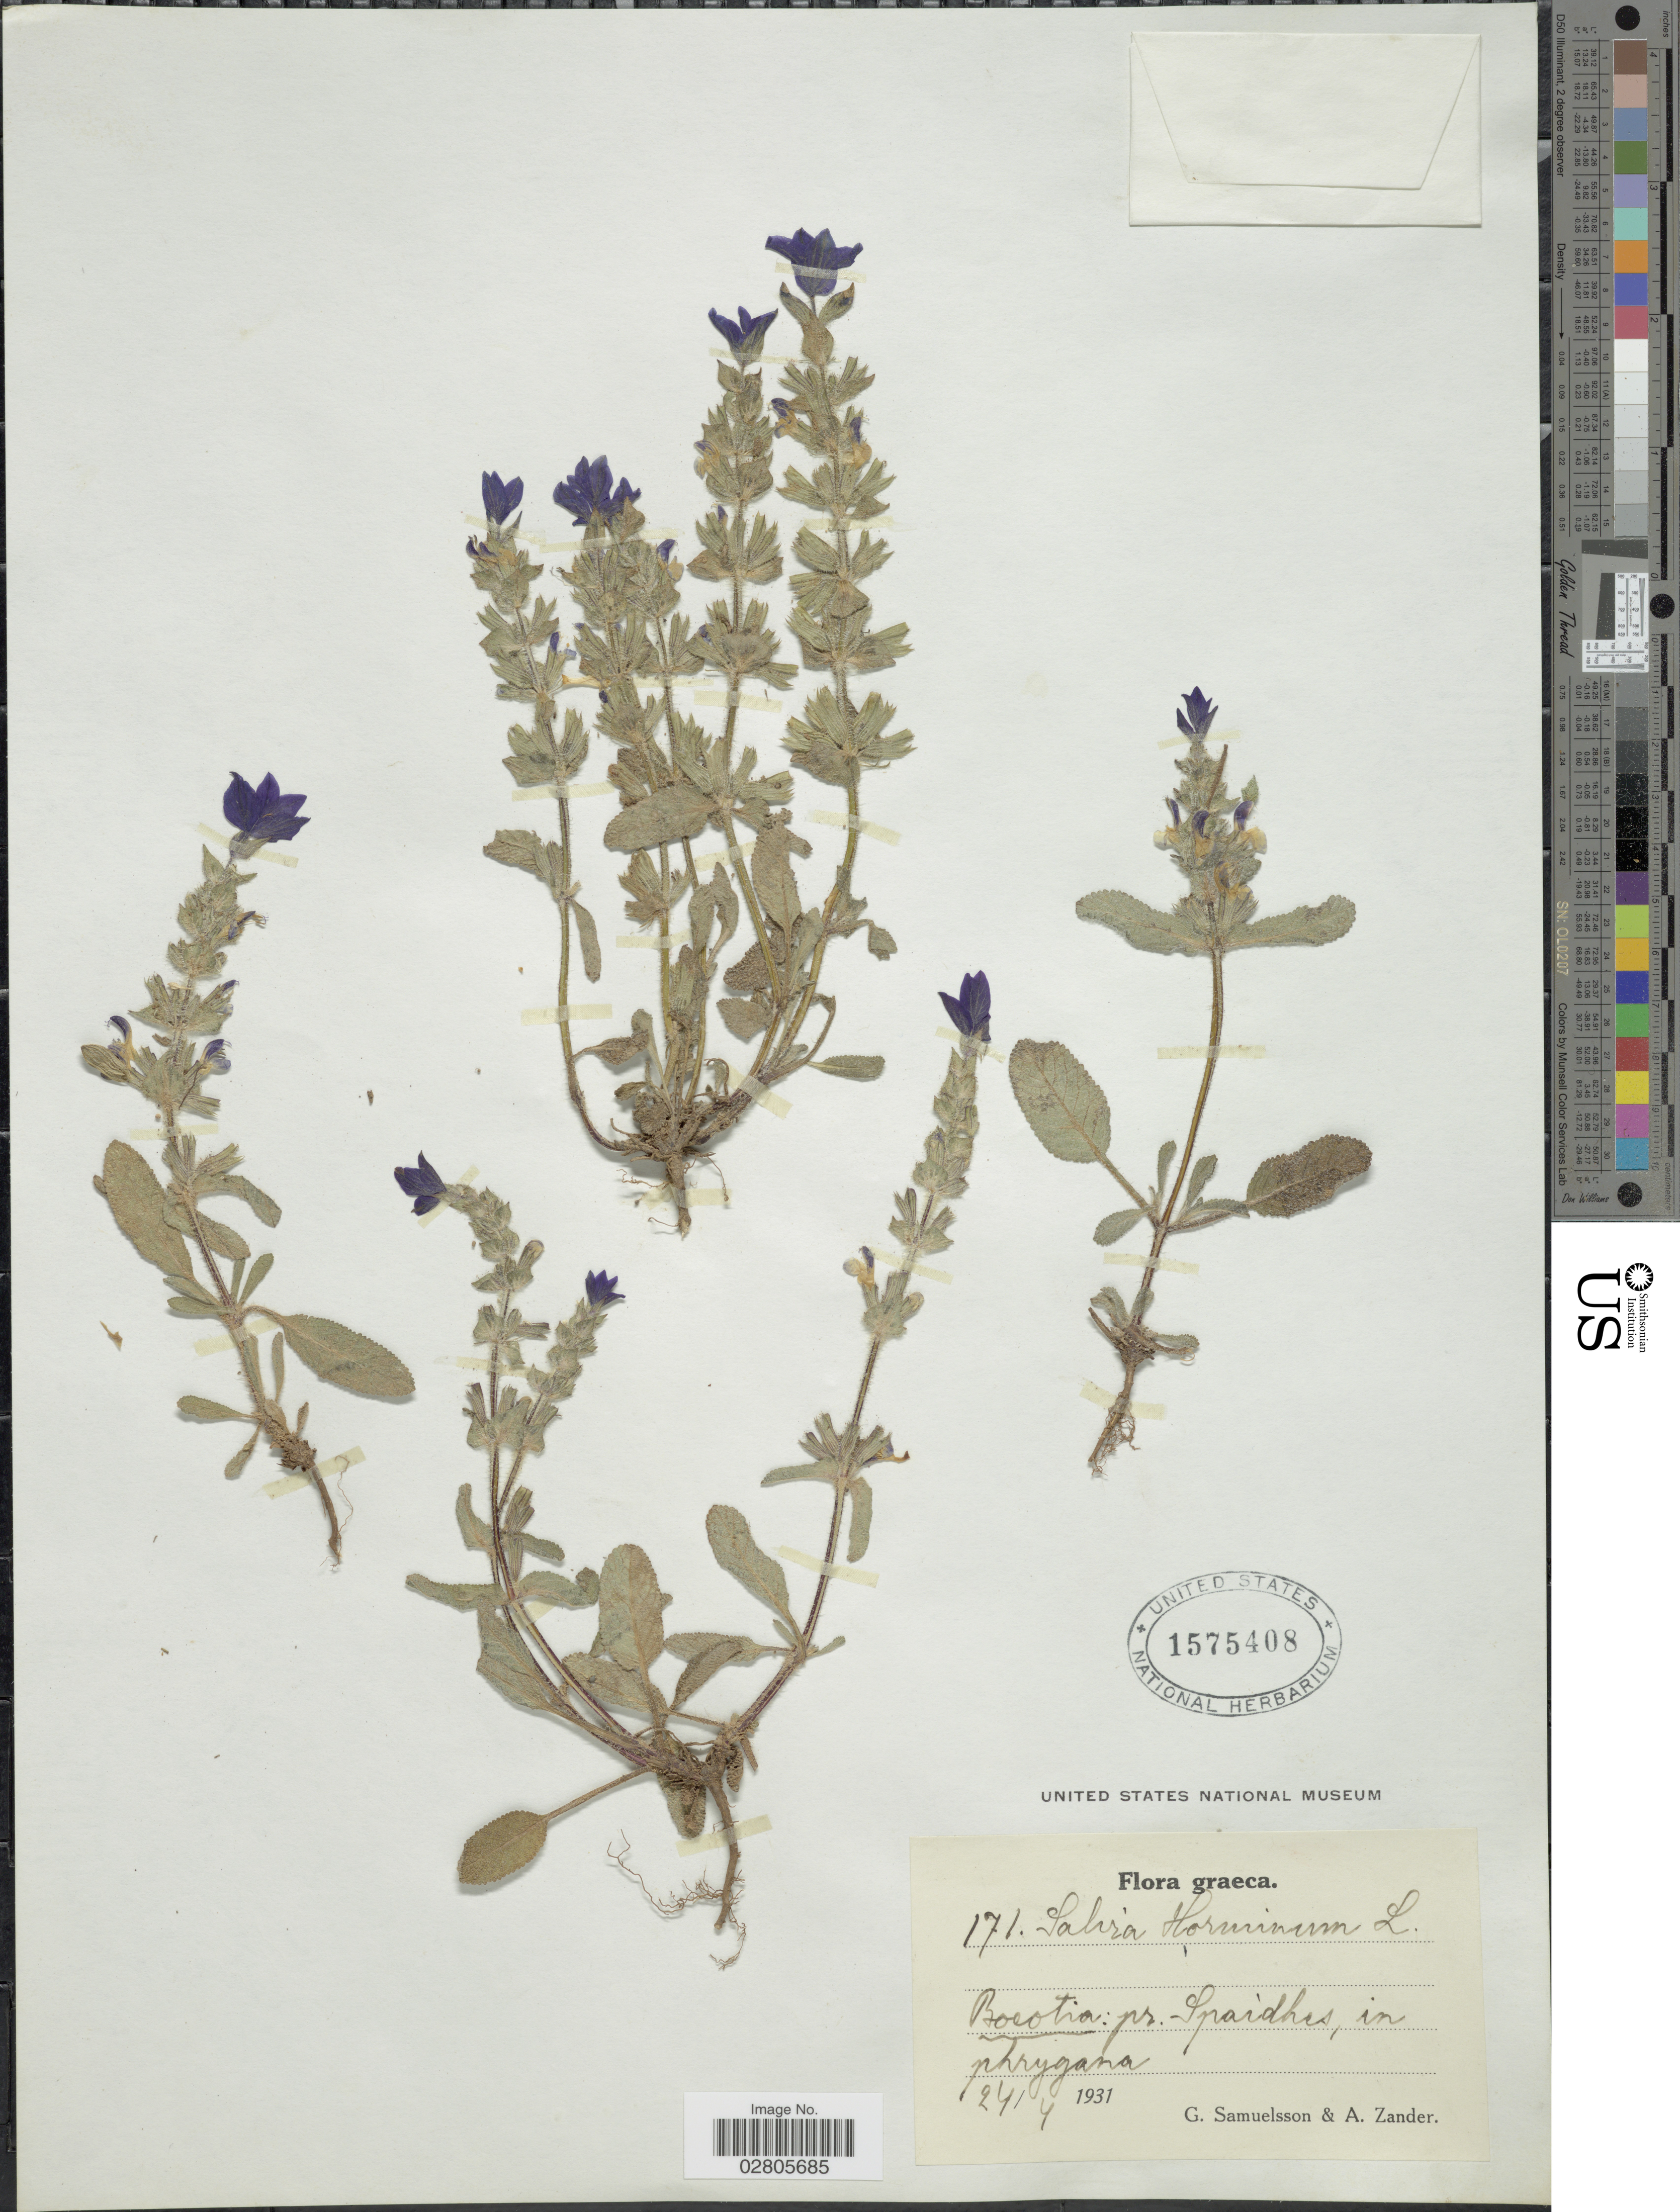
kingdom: Plantae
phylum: Tracheophyta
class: Magnoliopsida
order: Lamiales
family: Lamiaceae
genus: Salvia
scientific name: Salvia horminum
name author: L.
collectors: G. Samuelsson & A. Zander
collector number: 171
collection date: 1931-04-24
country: Greece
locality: Boeotia: pr. Spaidhes, in phrygana.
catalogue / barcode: US 1575408